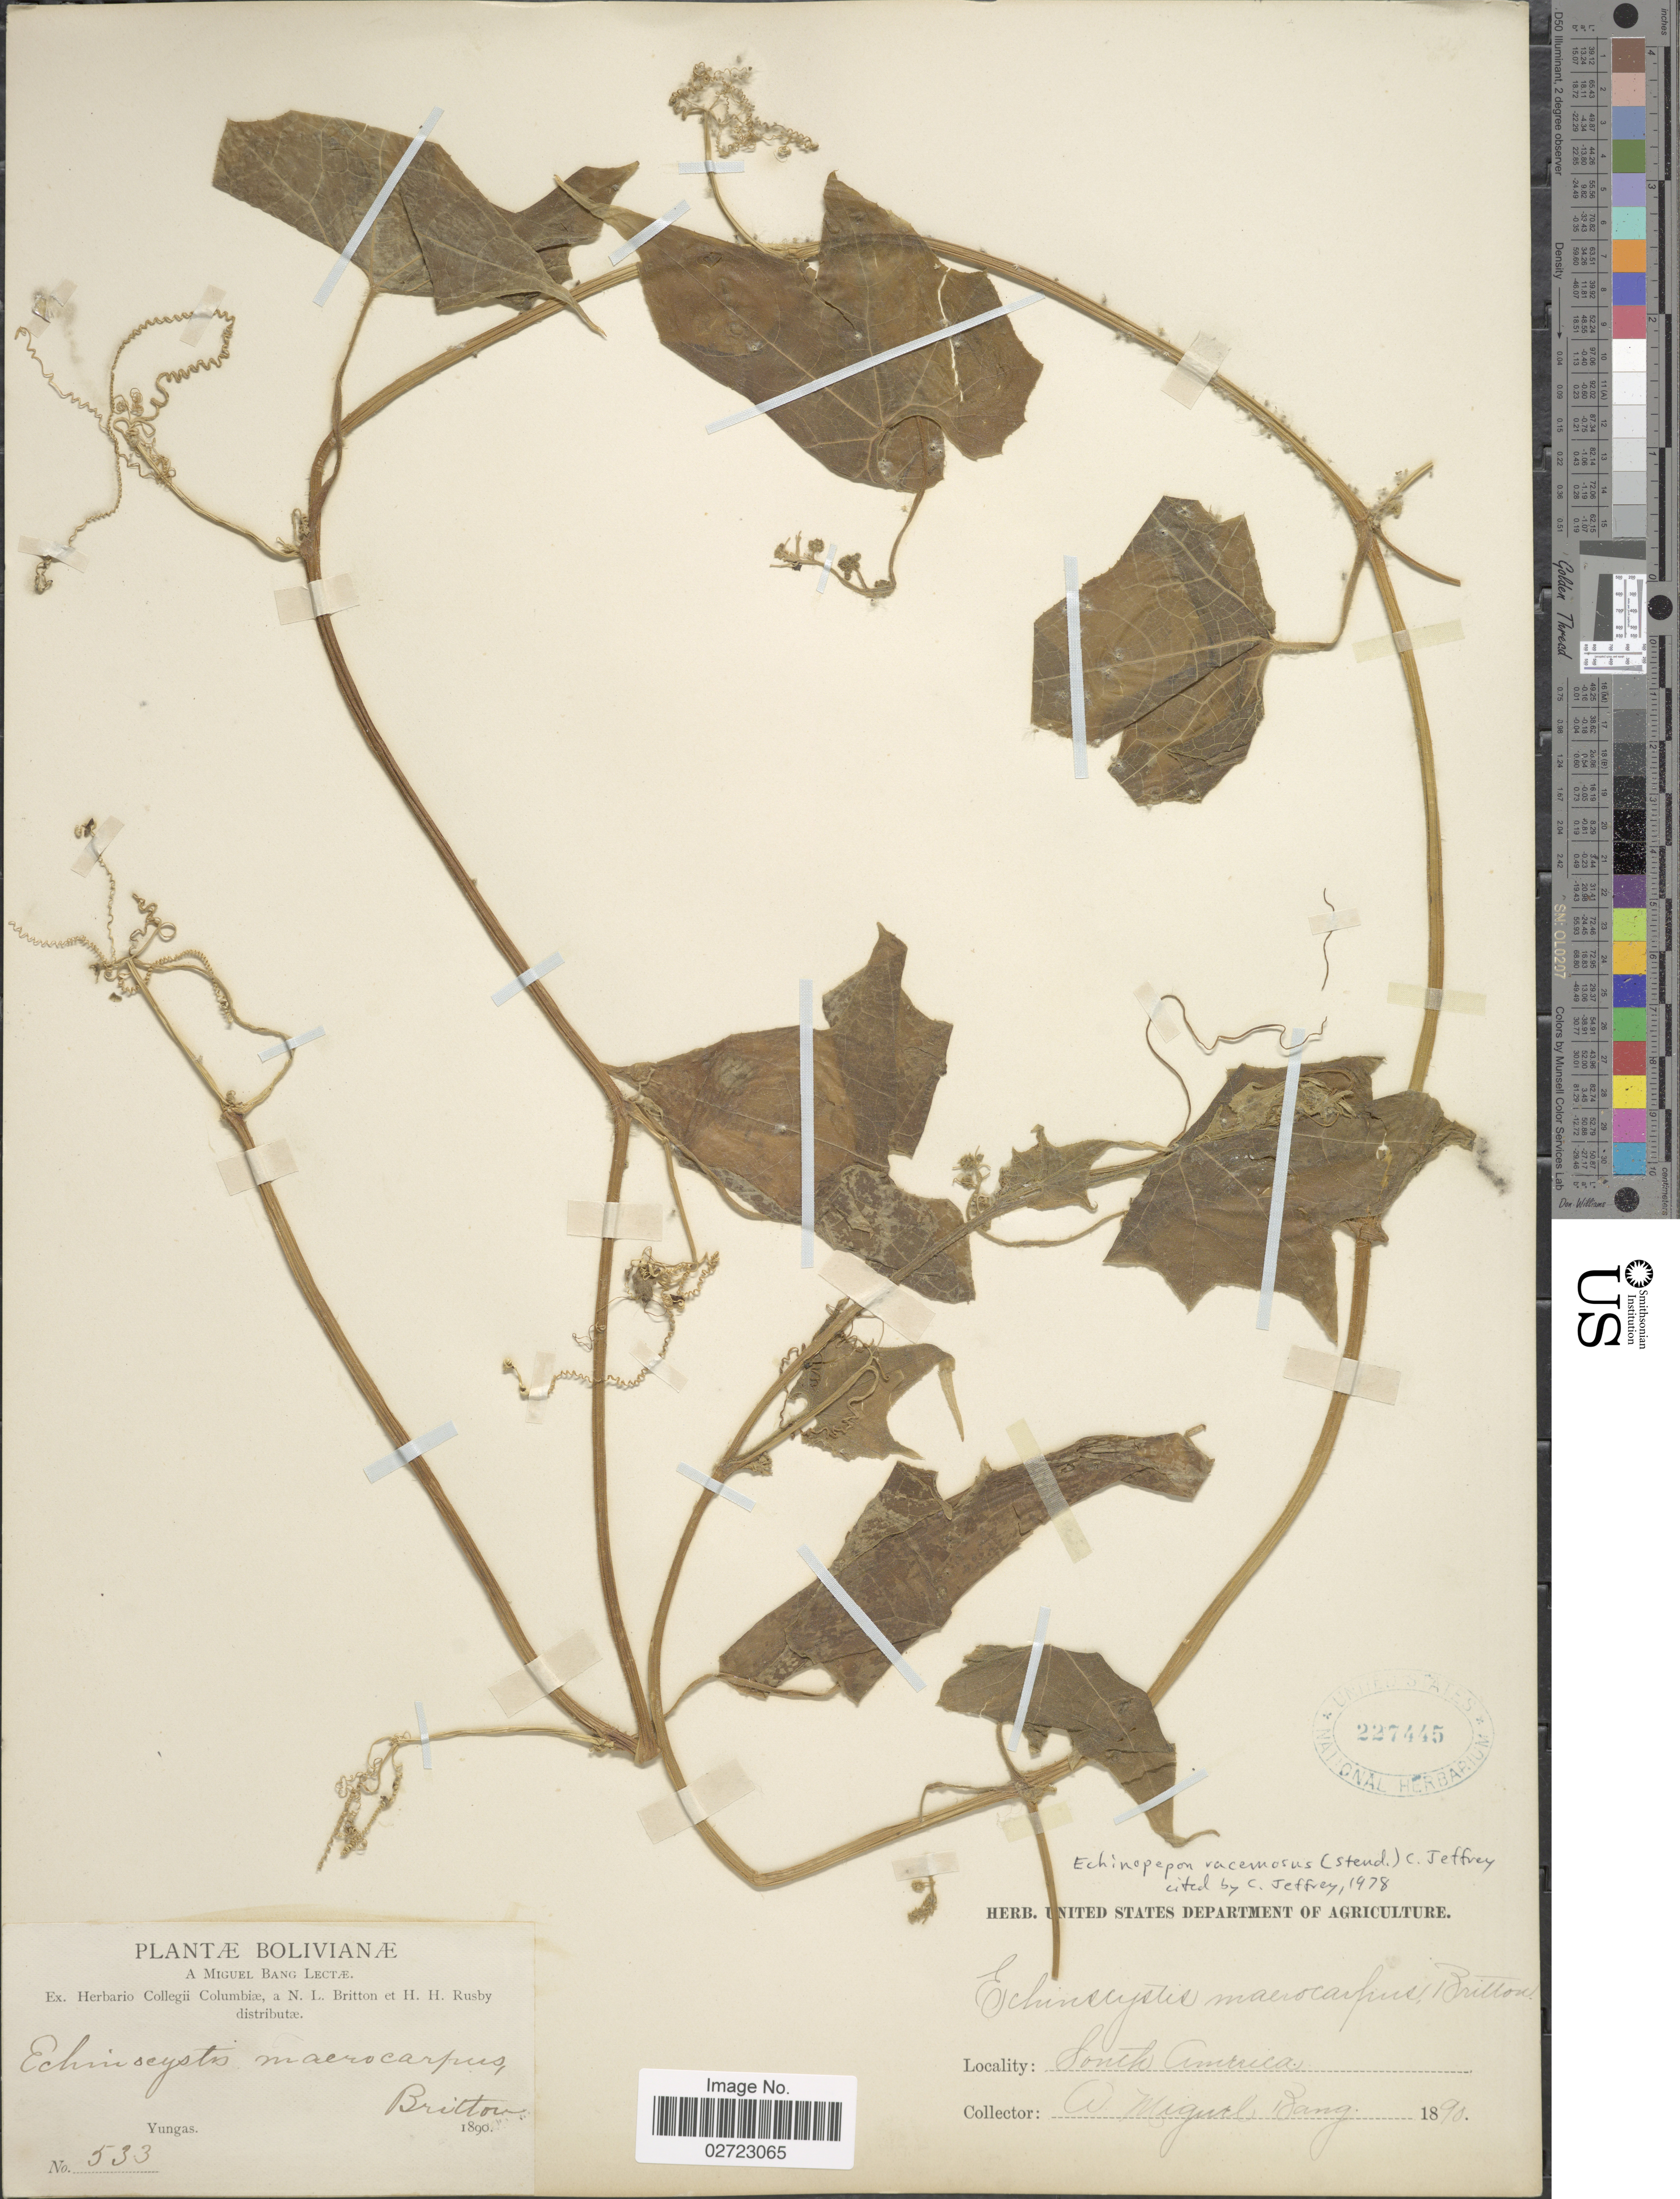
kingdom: Plantae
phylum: Tracheophyta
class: Magnoliopsida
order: Cucurbitales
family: Cucurbitaceae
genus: Echinopepon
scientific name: Echinopepon racemosus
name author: (Steud.) C. Jeffrey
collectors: M. Bang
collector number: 533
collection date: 1890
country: Bolivia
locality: Bolivianae, Yungas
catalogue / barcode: US 227445